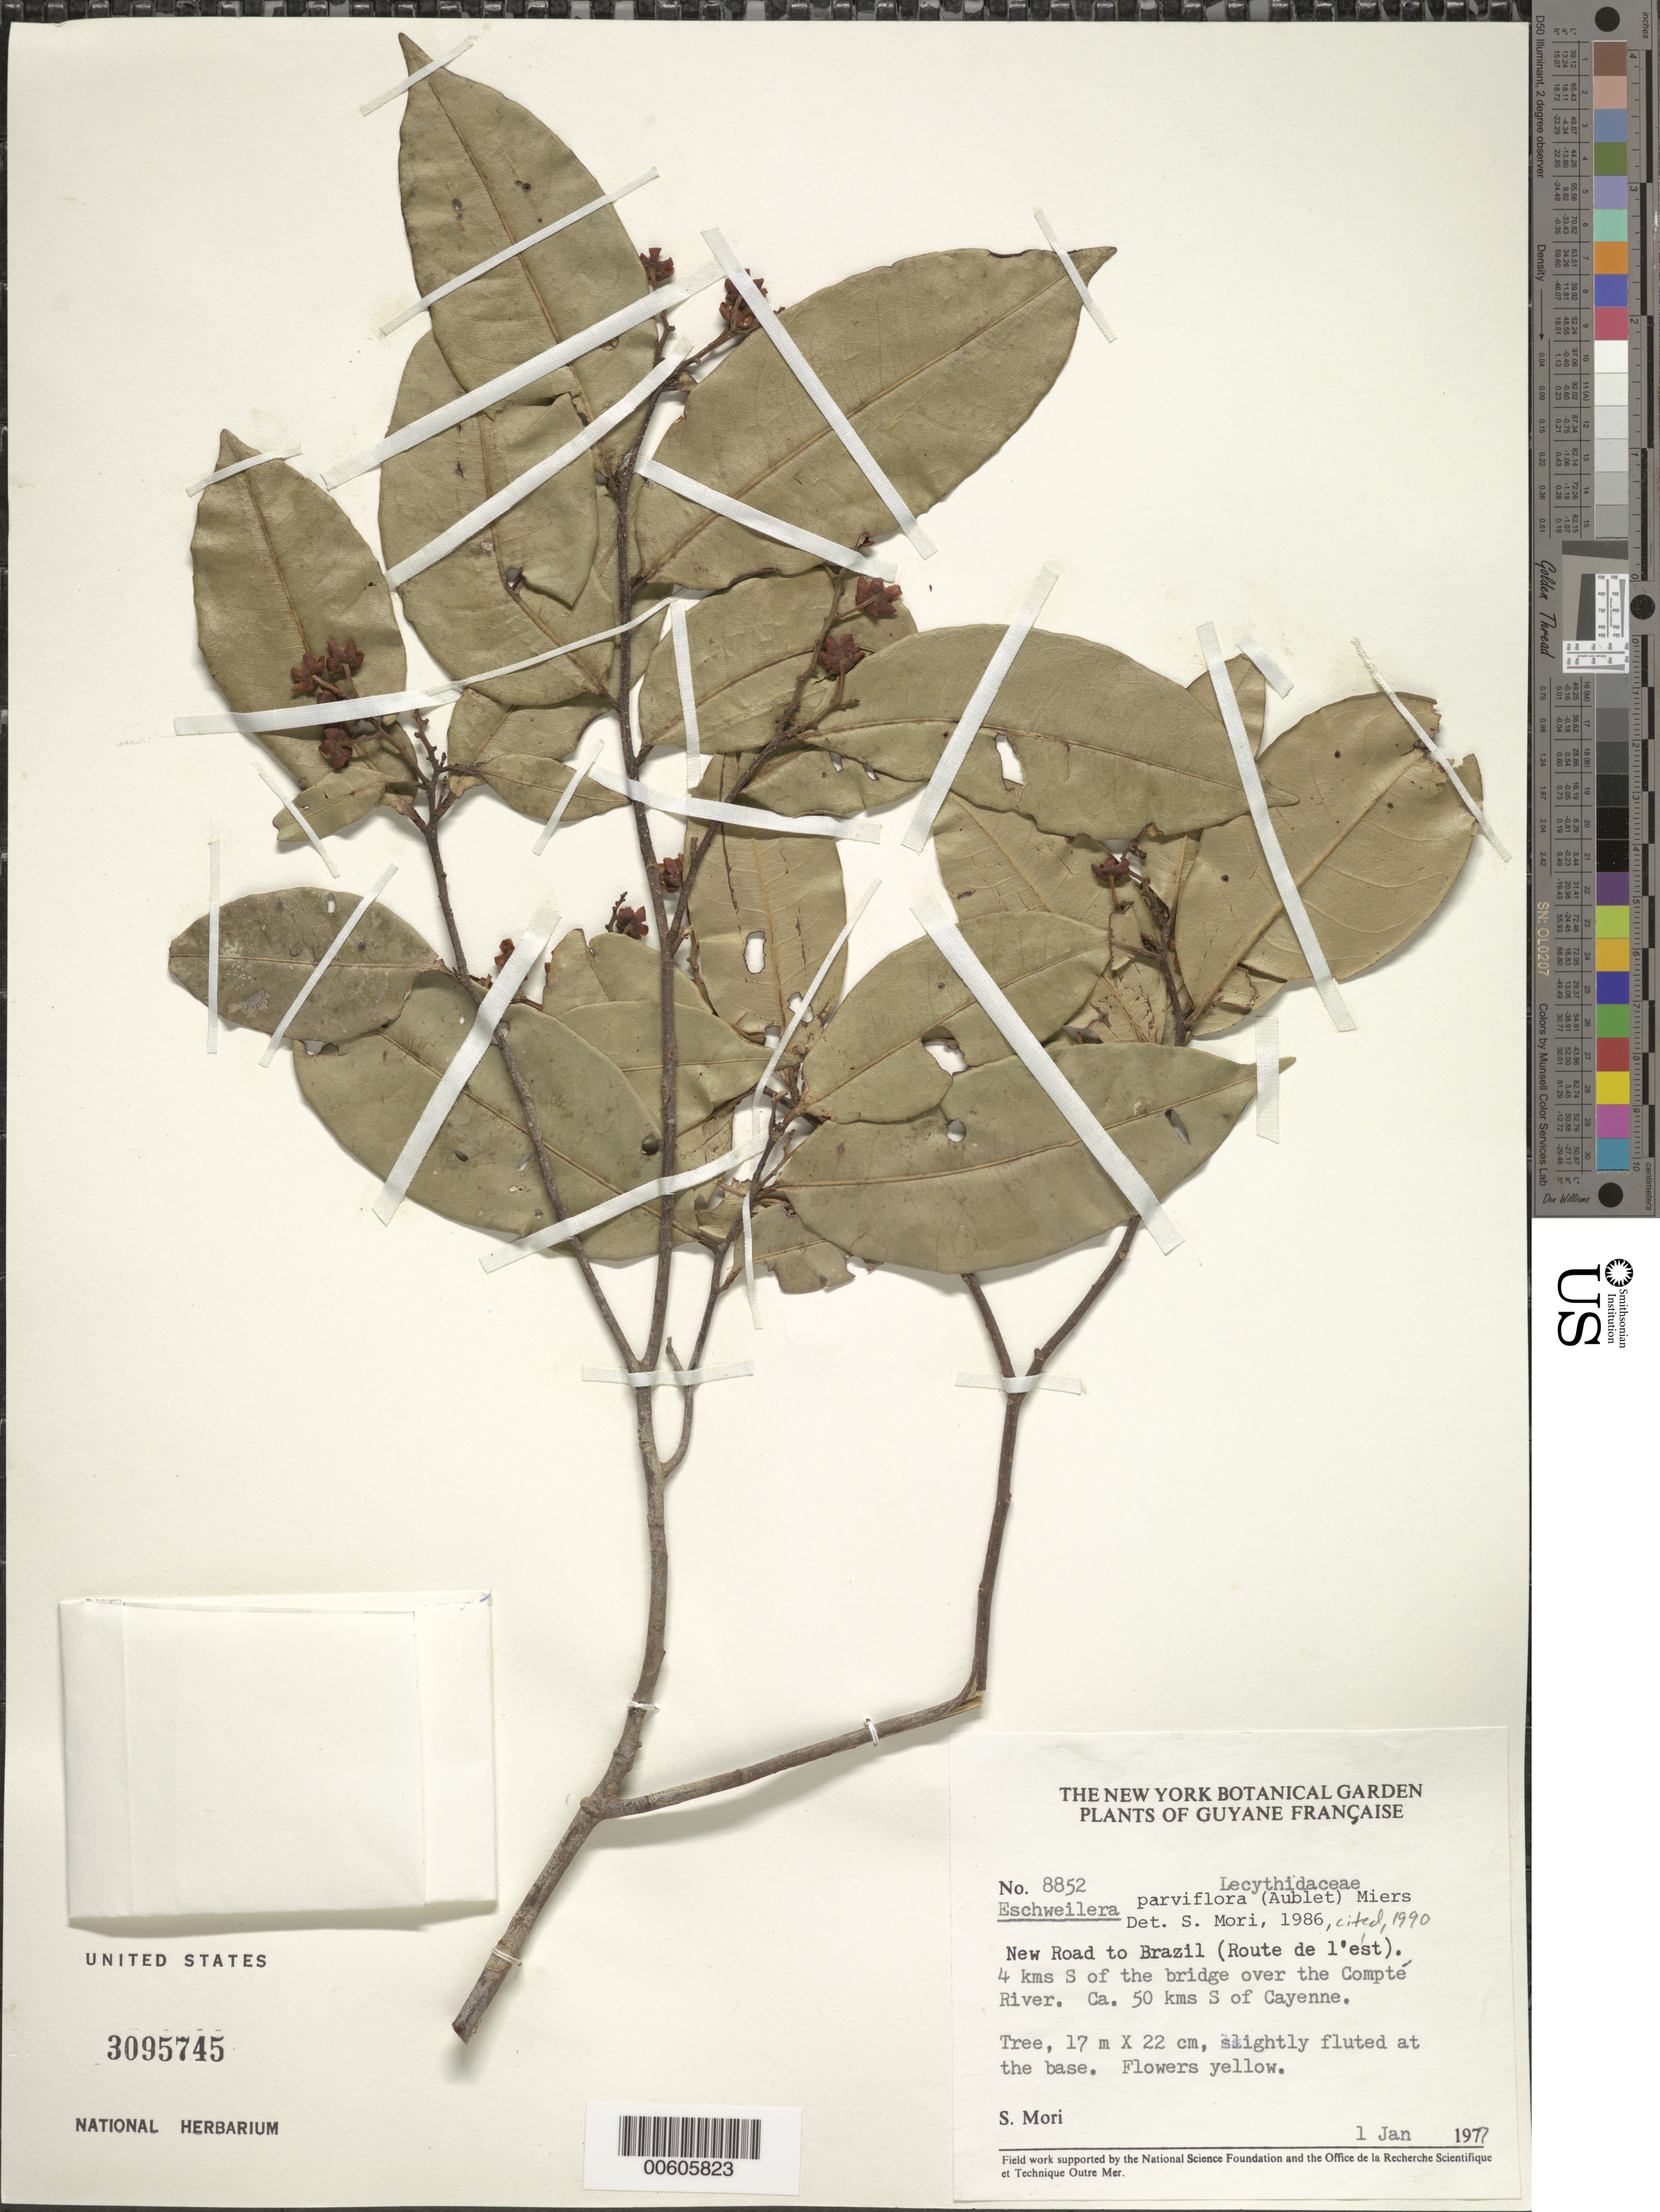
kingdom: Plantae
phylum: Tracheophyta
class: Magnoliopsida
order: Ericales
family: Lecythidaceae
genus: Eschweilera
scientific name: Eschweilera parviflora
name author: (Aubl.) Miers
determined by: Mori, Scott A.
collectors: S. Mori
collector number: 8852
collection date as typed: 1-Jan-77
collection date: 1977-01-01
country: French Guiana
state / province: Cayenne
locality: Cayenne, 50 km S on new road to Brazil (Route de l'est), 4 km S of Compte R. bridge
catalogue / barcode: US 3095745